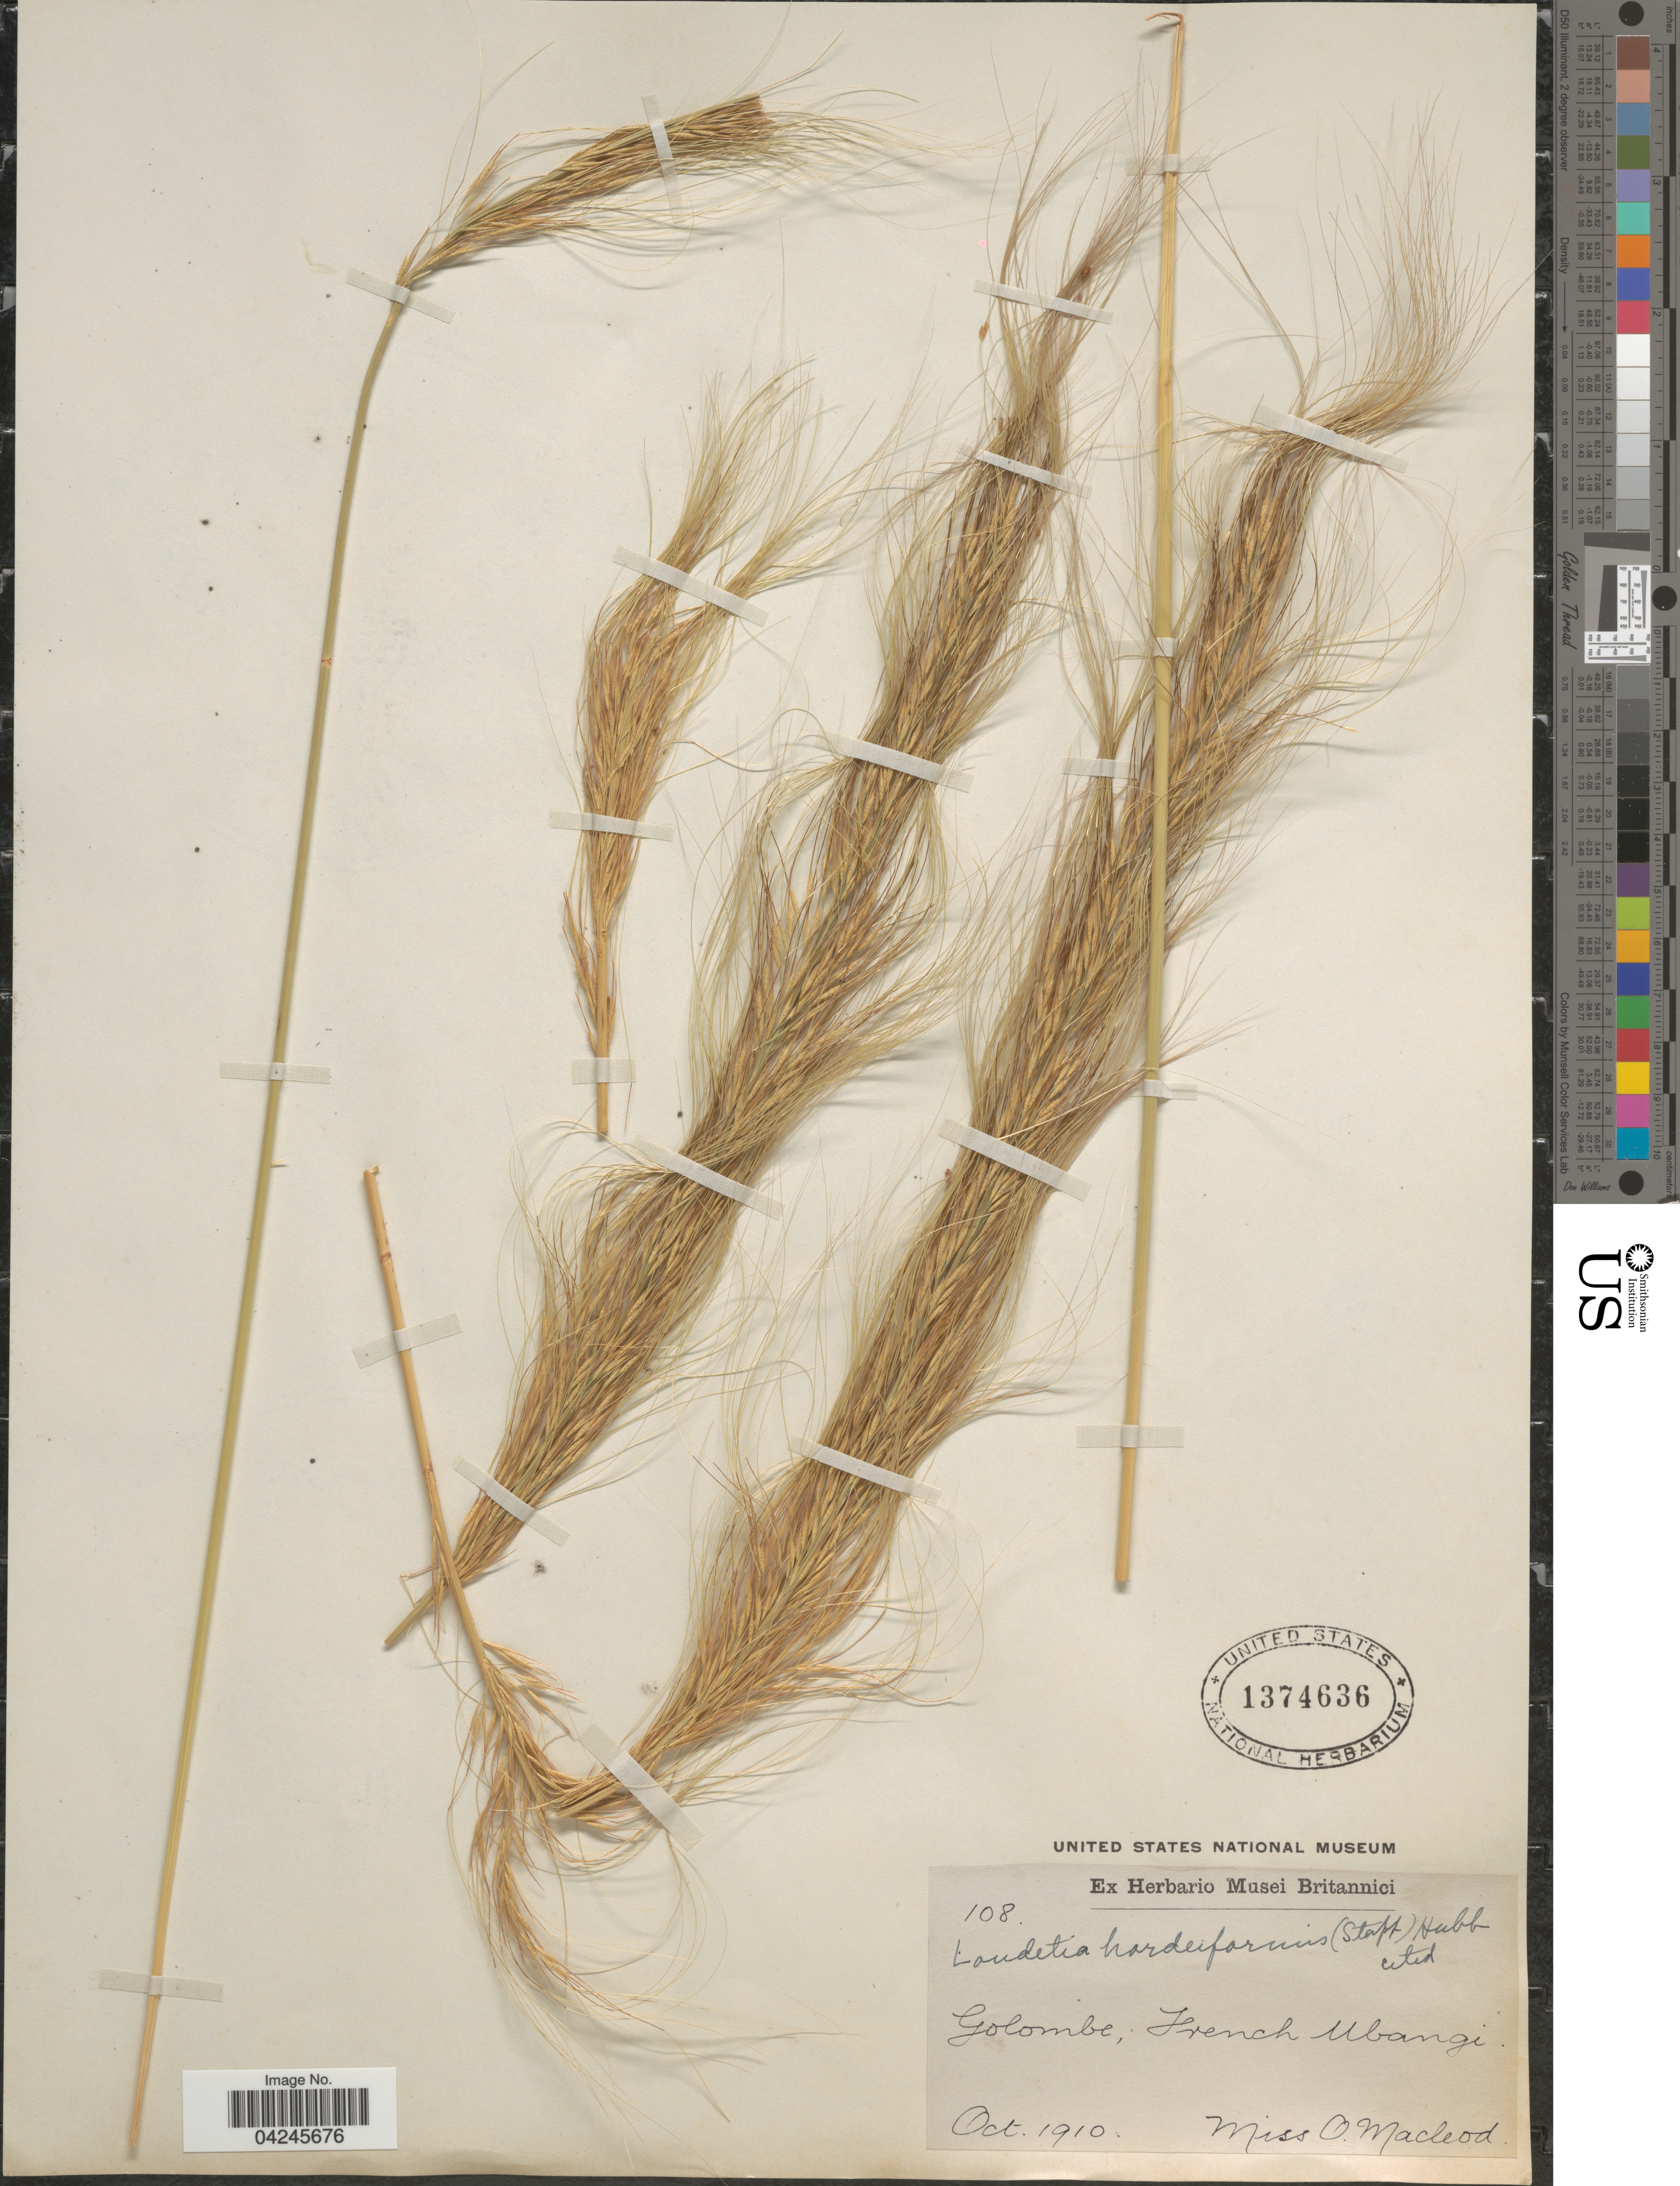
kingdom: Plantae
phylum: Tracheophyta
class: Liliopsida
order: Poales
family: Poaceae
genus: Loudetia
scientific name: Loudetia hordeiformis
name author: (Stapf) C. E. Hubb.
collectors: O. Macleod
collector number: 108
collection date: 1910-10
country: Central African Republic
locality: Golombe, French Ubangi.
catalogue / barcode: US 1374636